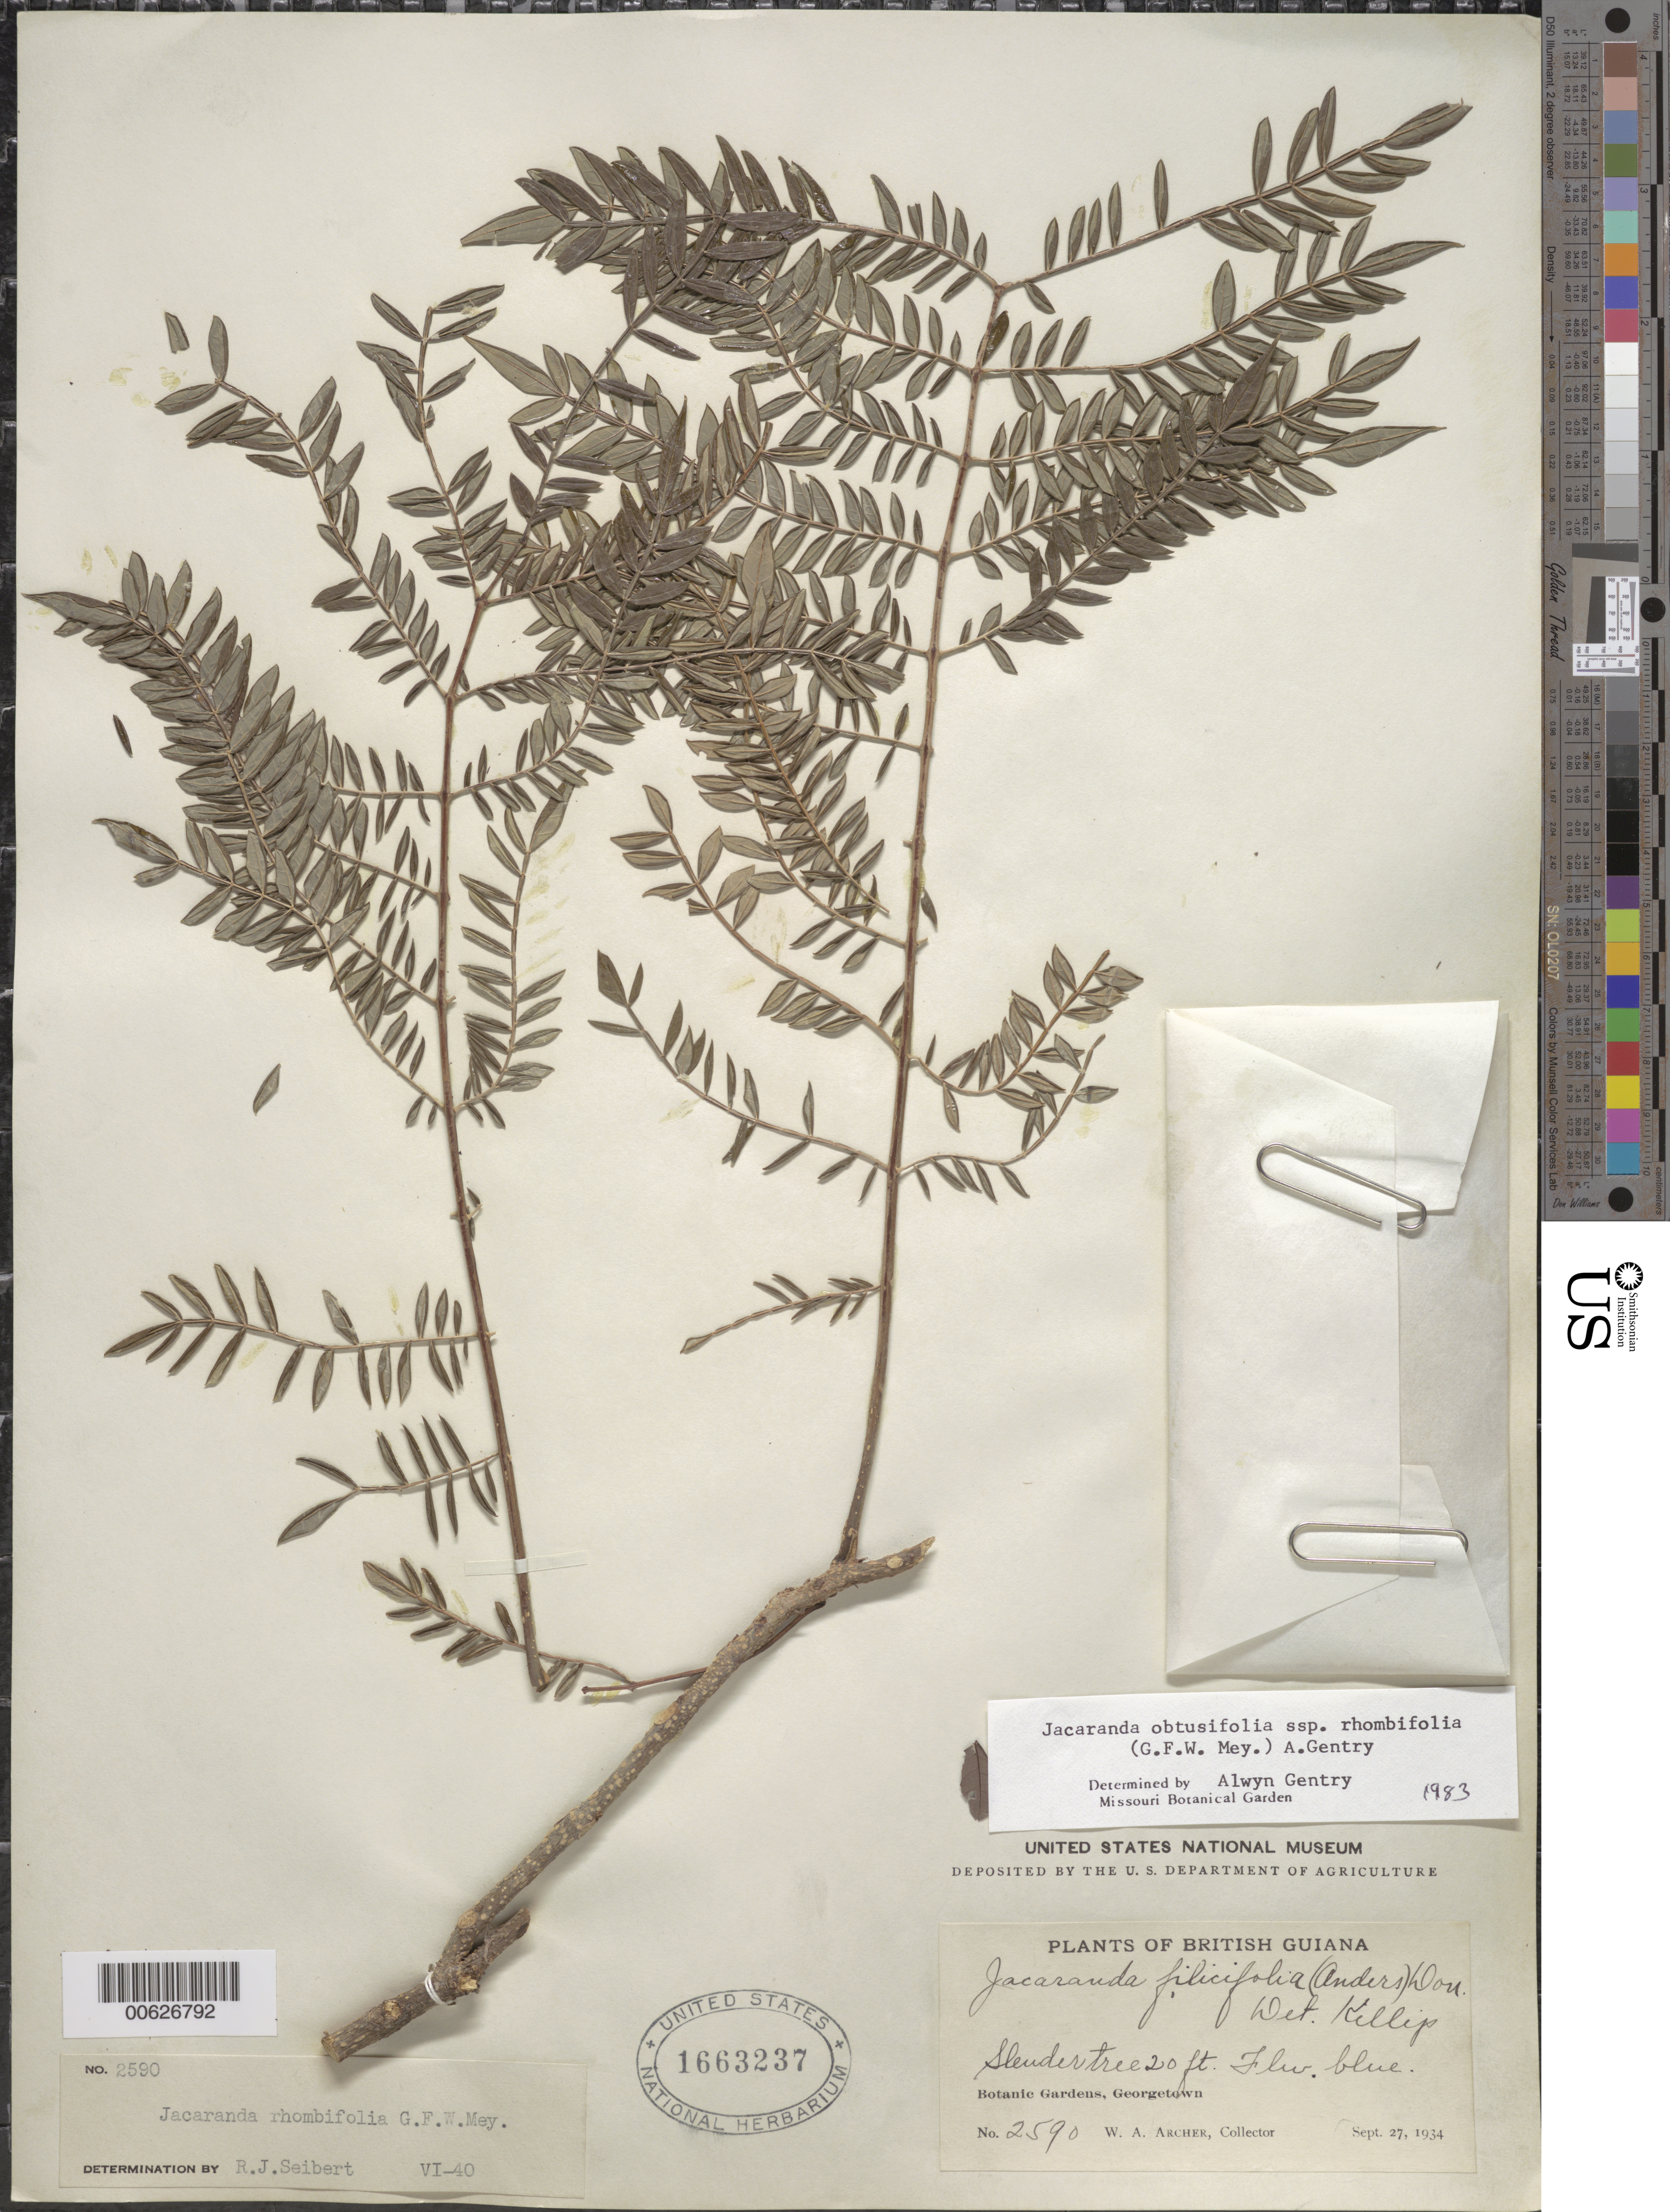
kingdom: Plantae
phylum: Tracheophyta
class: Magnoliopsida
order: Lamiales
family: Bignoniaceae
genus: Jacaranda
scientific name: Jacaranda obtusifolia subsp. rhombifolia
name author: (G. Mey.) A.H. Gentry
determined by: Gentry, A. H.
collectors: W. A. Archer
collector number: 2590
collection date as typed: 27-Sep-34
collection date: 1934-09-27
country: Guyana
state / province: Demerara-Mahaica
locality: Georgetown, Botanic Gardens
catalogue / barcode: US 1663237